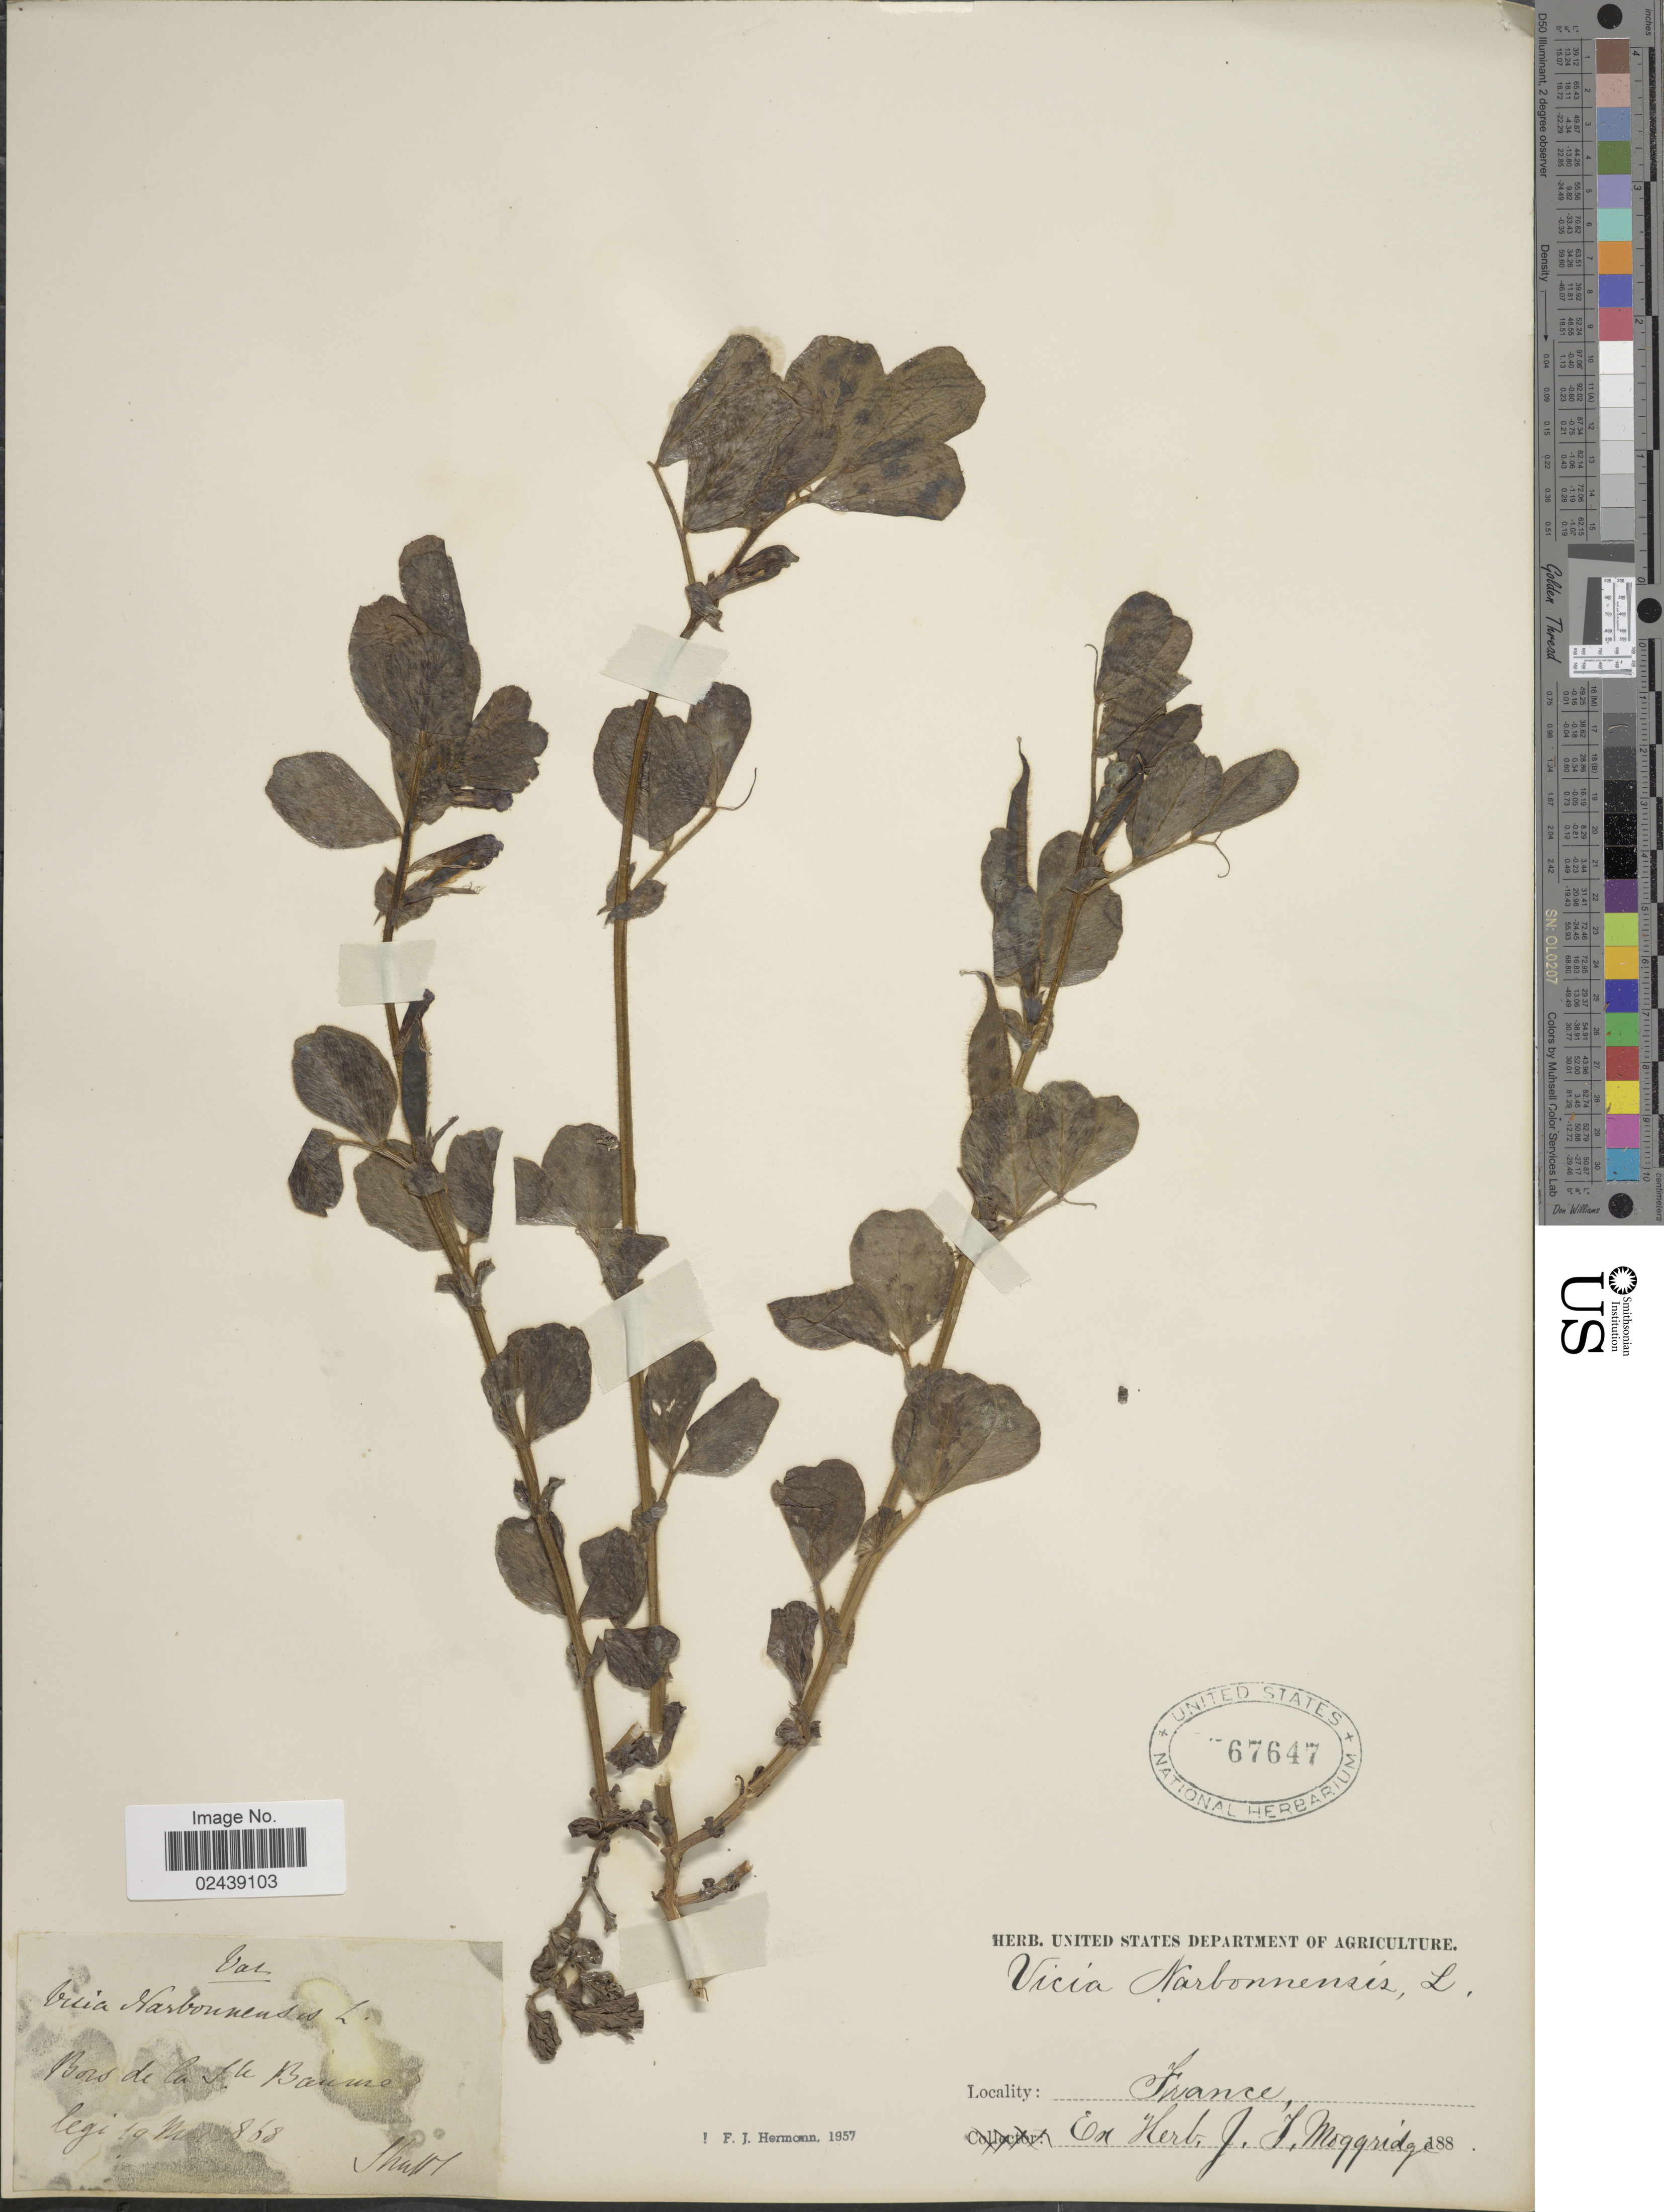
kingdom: Plantae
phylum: Tracheophyta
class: Magnoliopsida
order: Fabales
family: Fabaceae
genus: Vicia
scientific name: Vicia narbonensis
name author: L.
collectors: -. Schulte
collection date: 1868-05-19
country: France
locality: Borde la Ste. Baumre [interpreted]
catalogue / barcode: US 67647